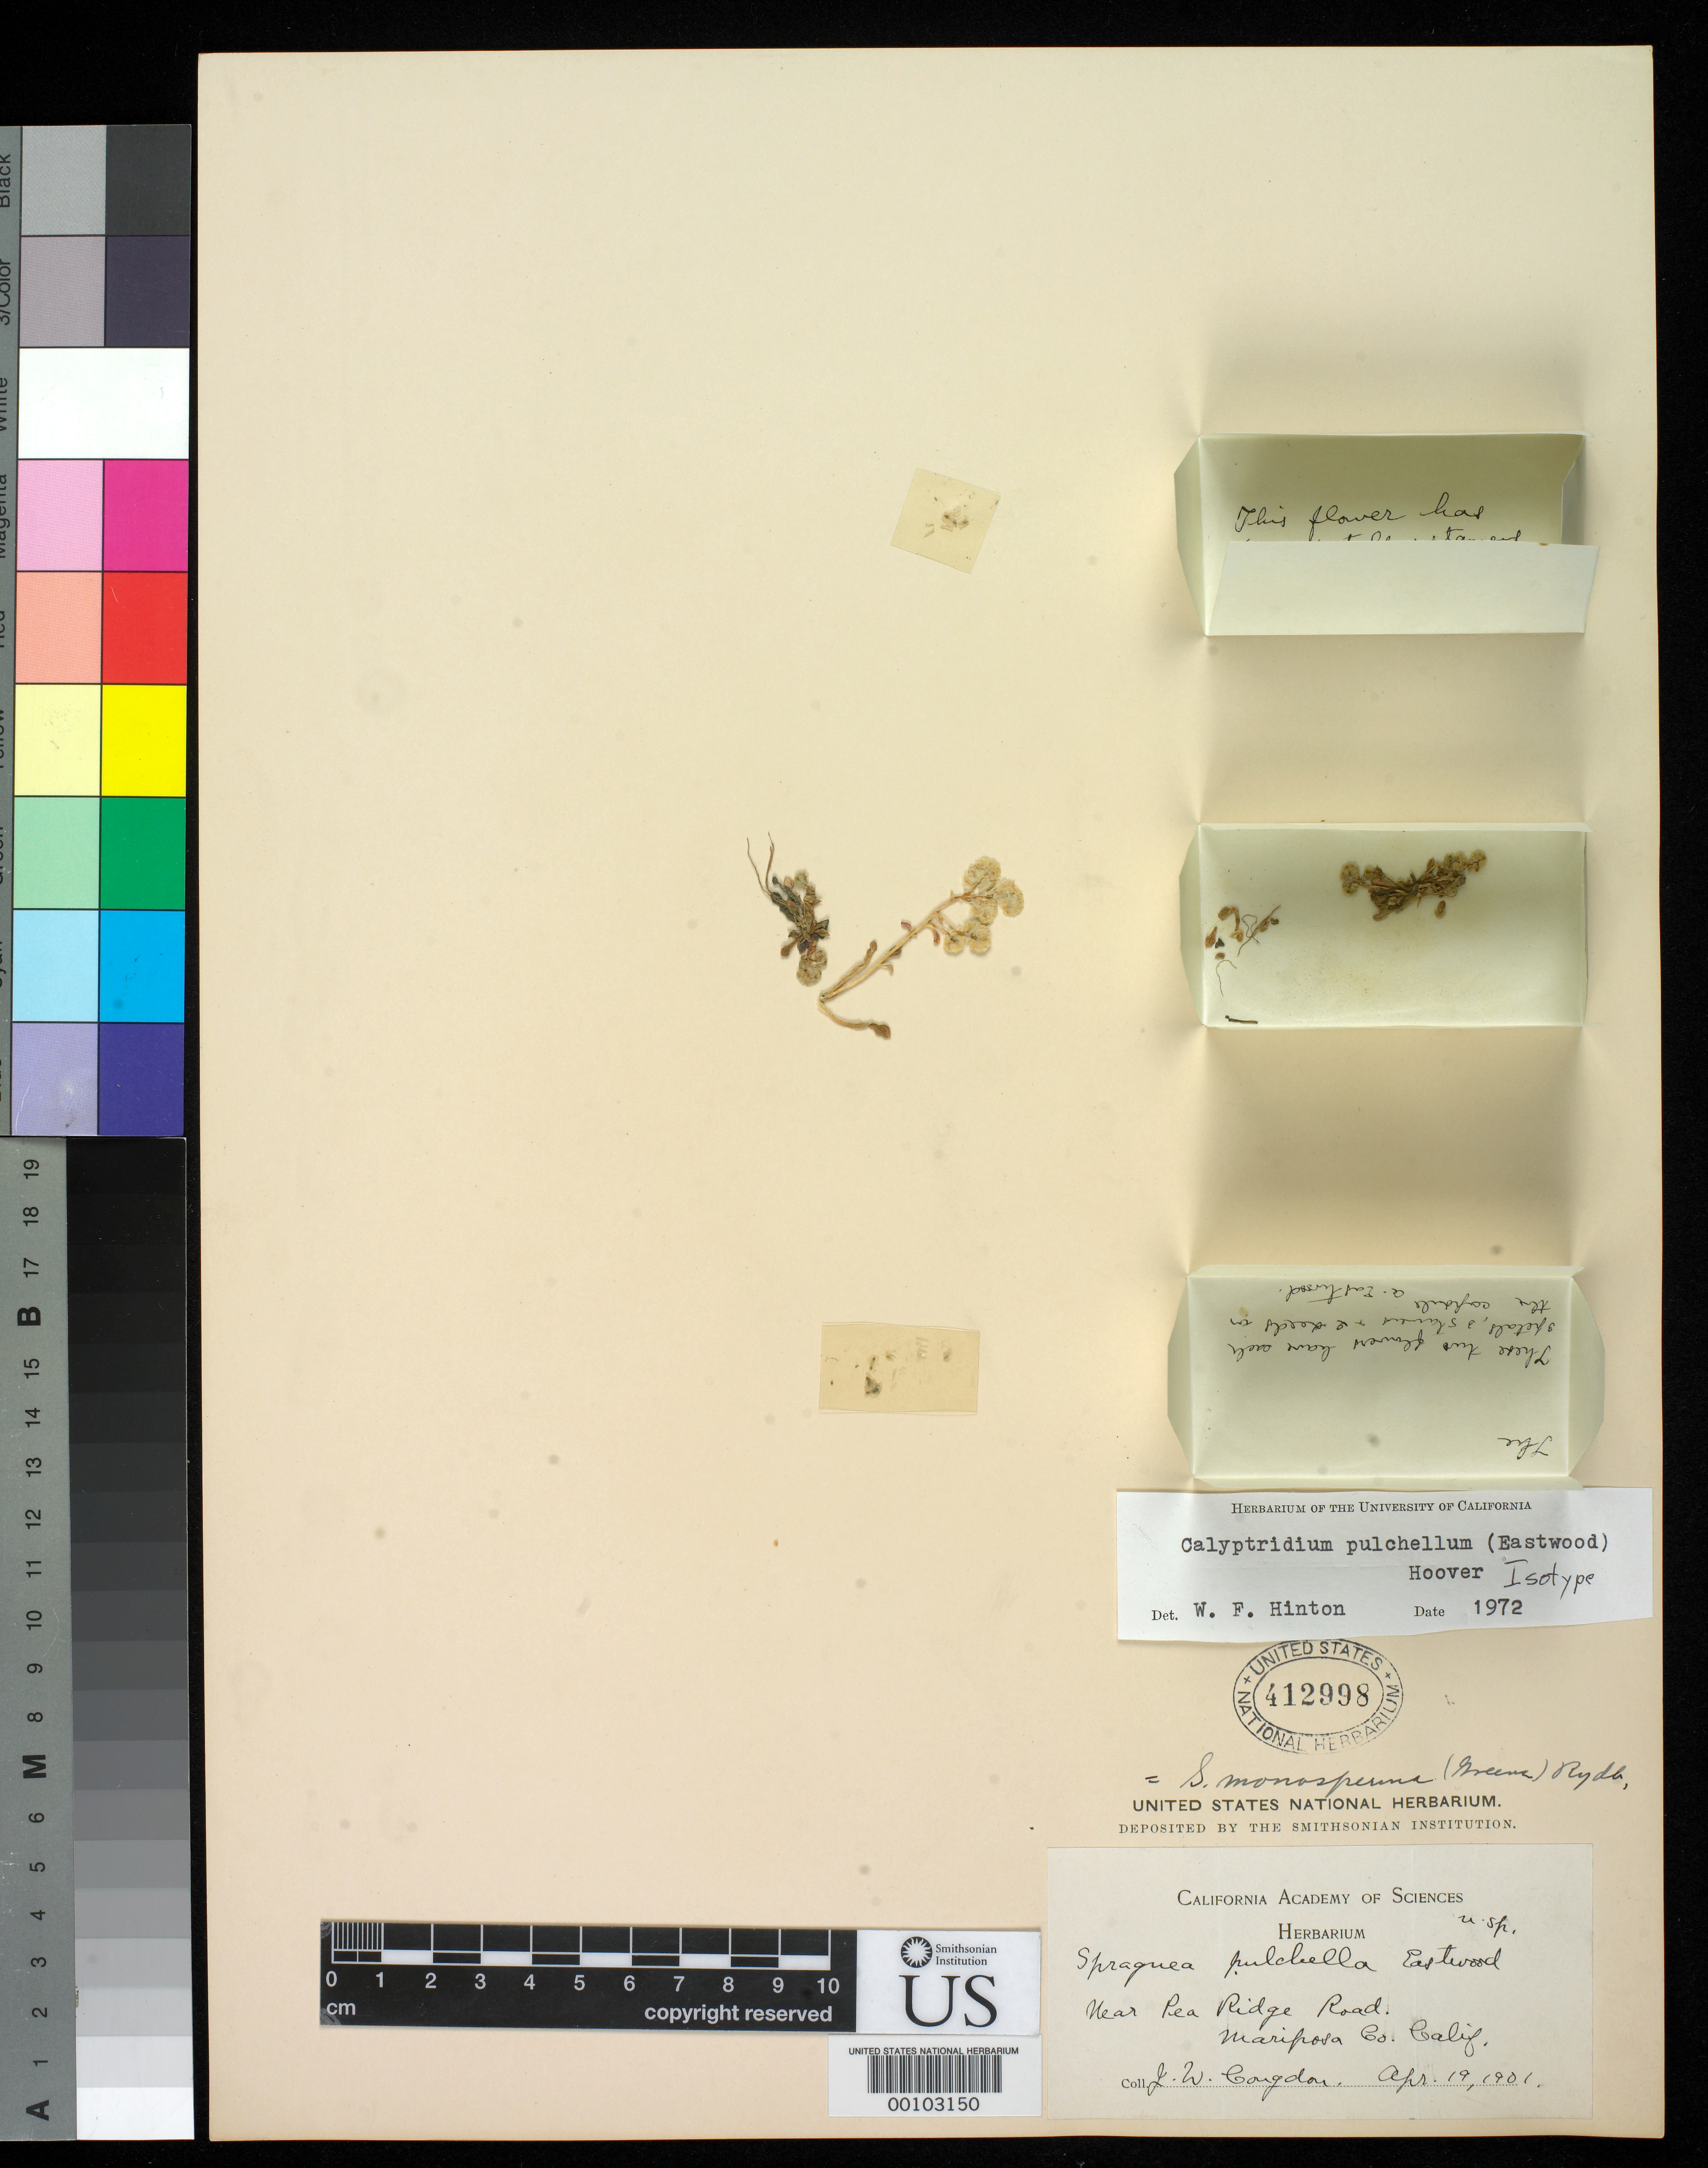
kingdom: Plantae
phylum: Tracheophyta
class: Magnoliopsida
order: Caryophyllales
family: Montiaceae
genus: Spraguea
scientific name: Spraguea pulchella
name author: Eastw.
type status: Isotype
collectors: J. W. Congdon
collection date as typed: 19 Apr 1901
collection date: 1901-04-19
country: United States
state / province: California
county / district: Mariposa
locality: Near Pea Ridge Road.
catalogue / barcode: US 412998